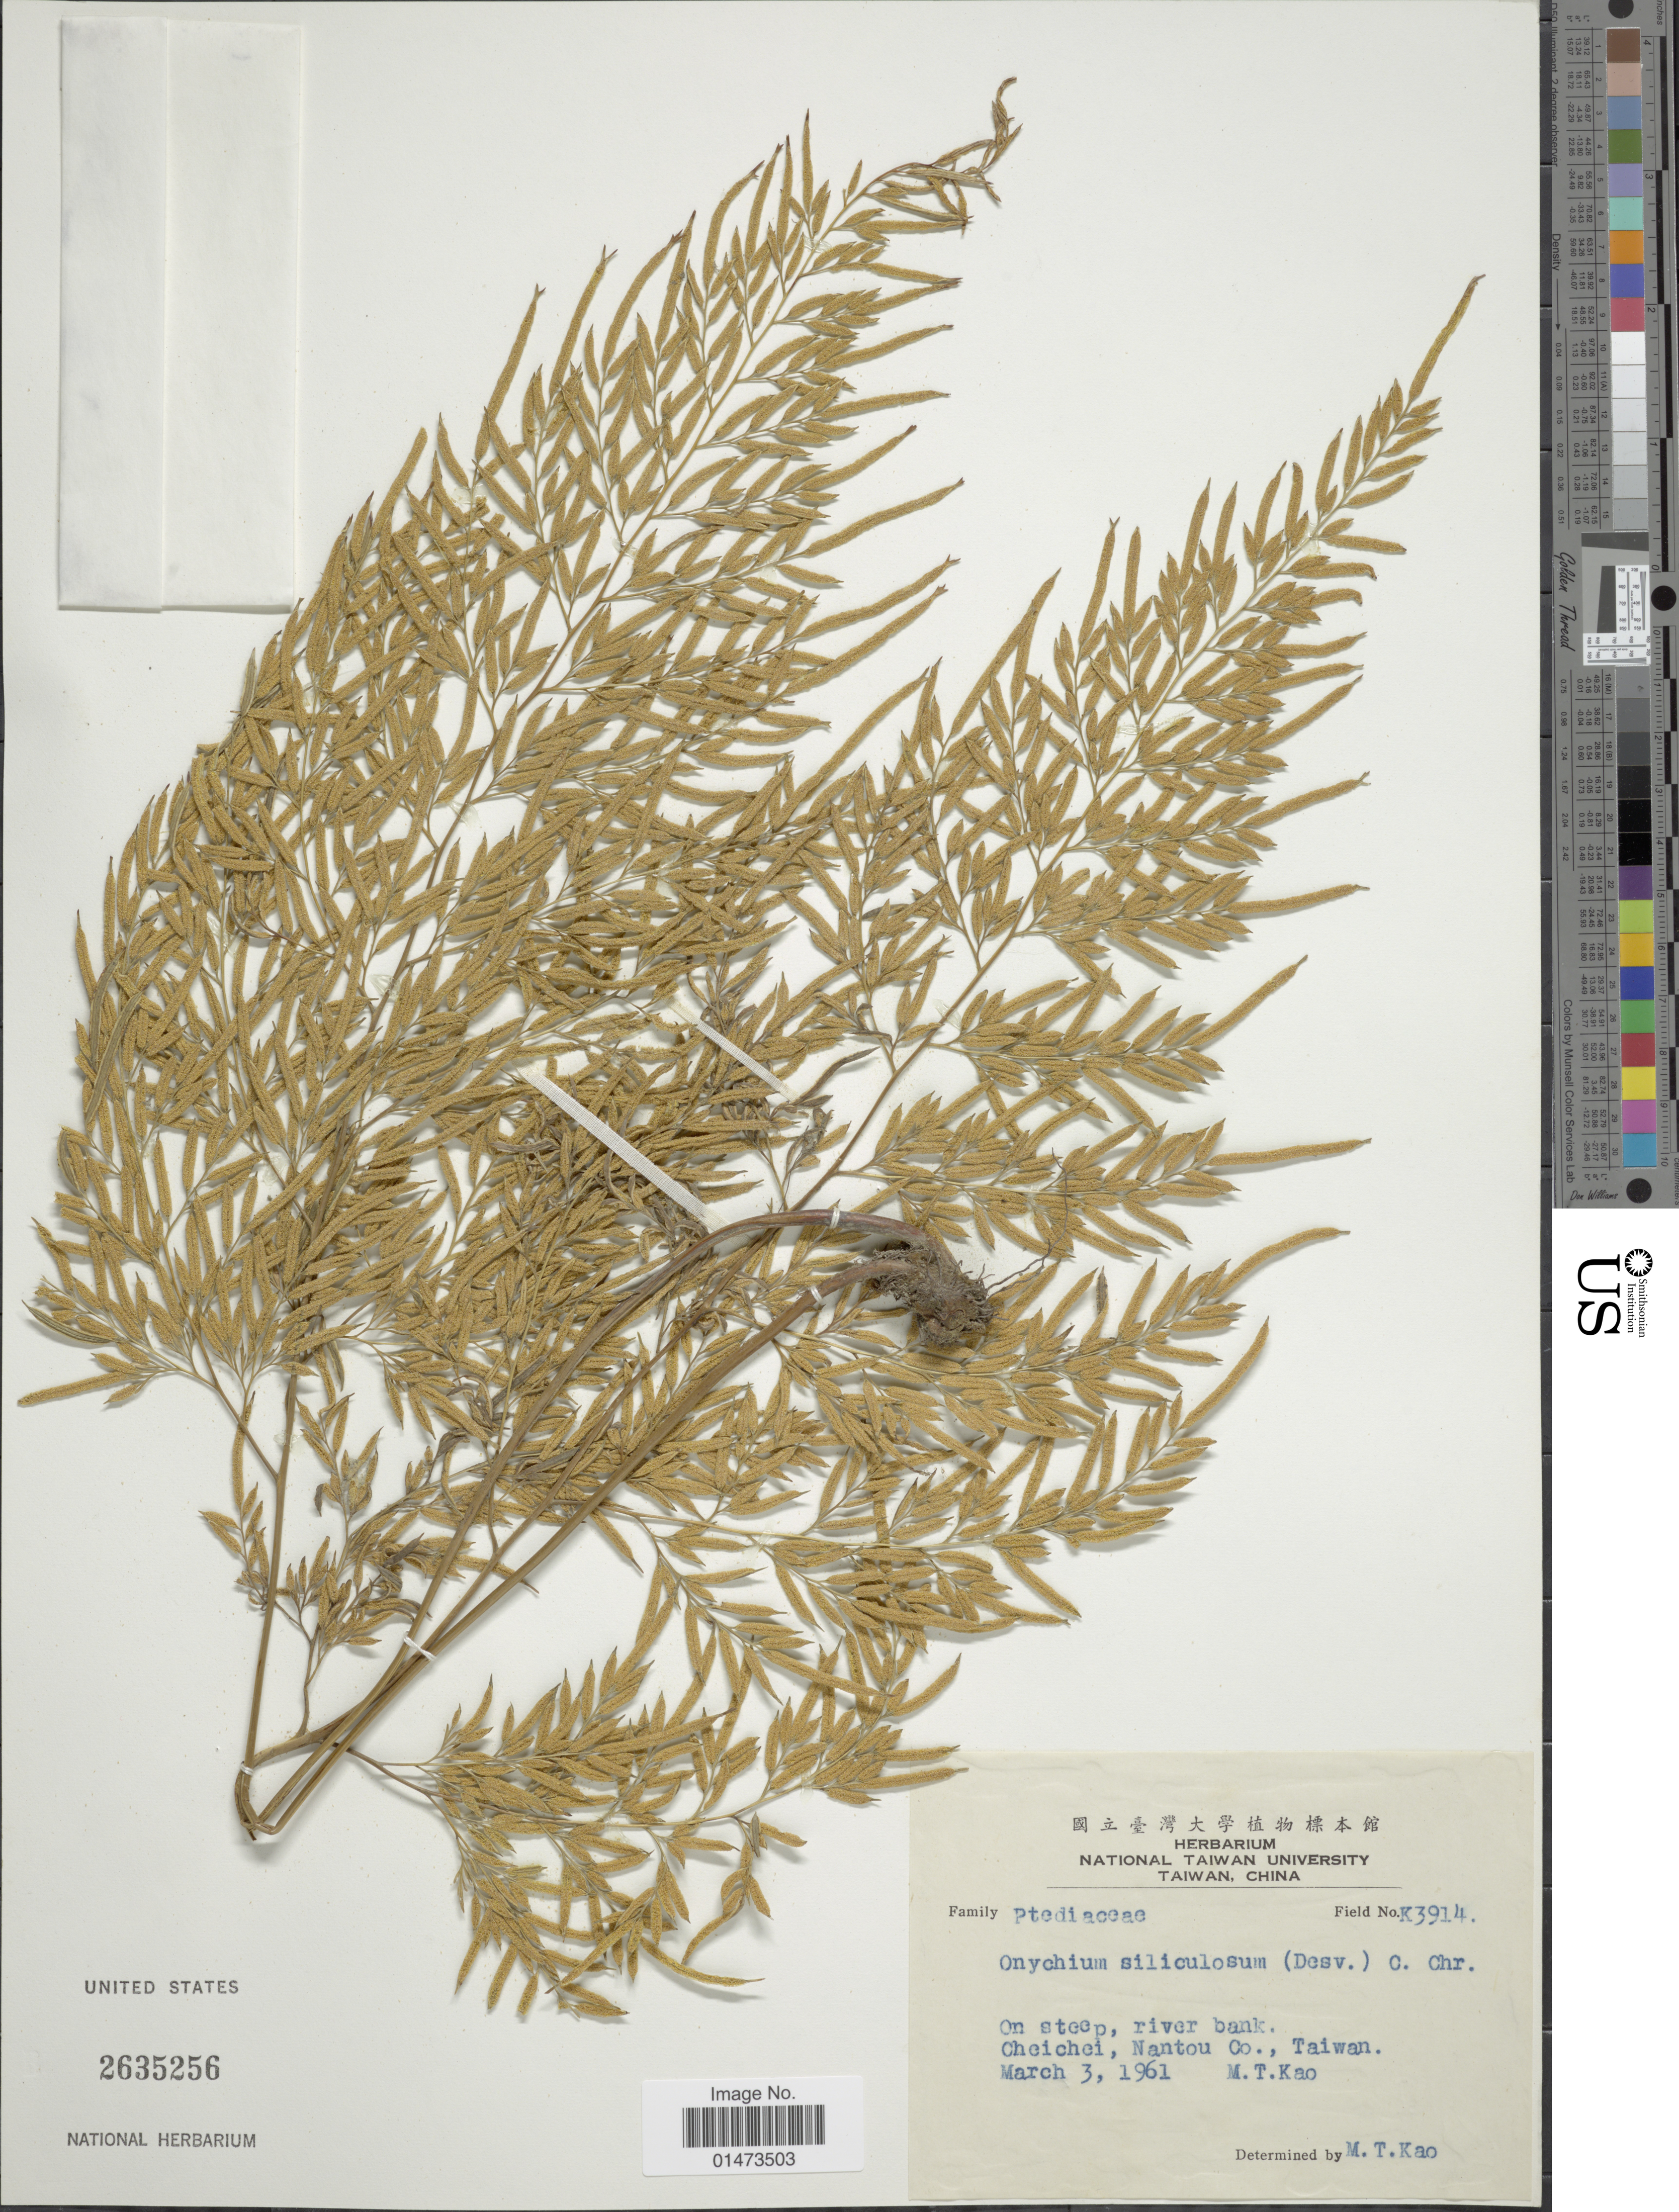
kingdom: Plantae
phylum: Tracheophyta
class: Polypodiopsida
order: Polypodiales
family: Pteridaceae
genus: Onychium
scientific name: Onychium siliculosum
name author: (Desv.) C. Chr.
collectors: M. T. Kao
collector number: K3914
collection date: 1961-03-03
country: Taiwan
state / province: Nantou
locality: Cheichei.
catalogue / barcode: US 2635256